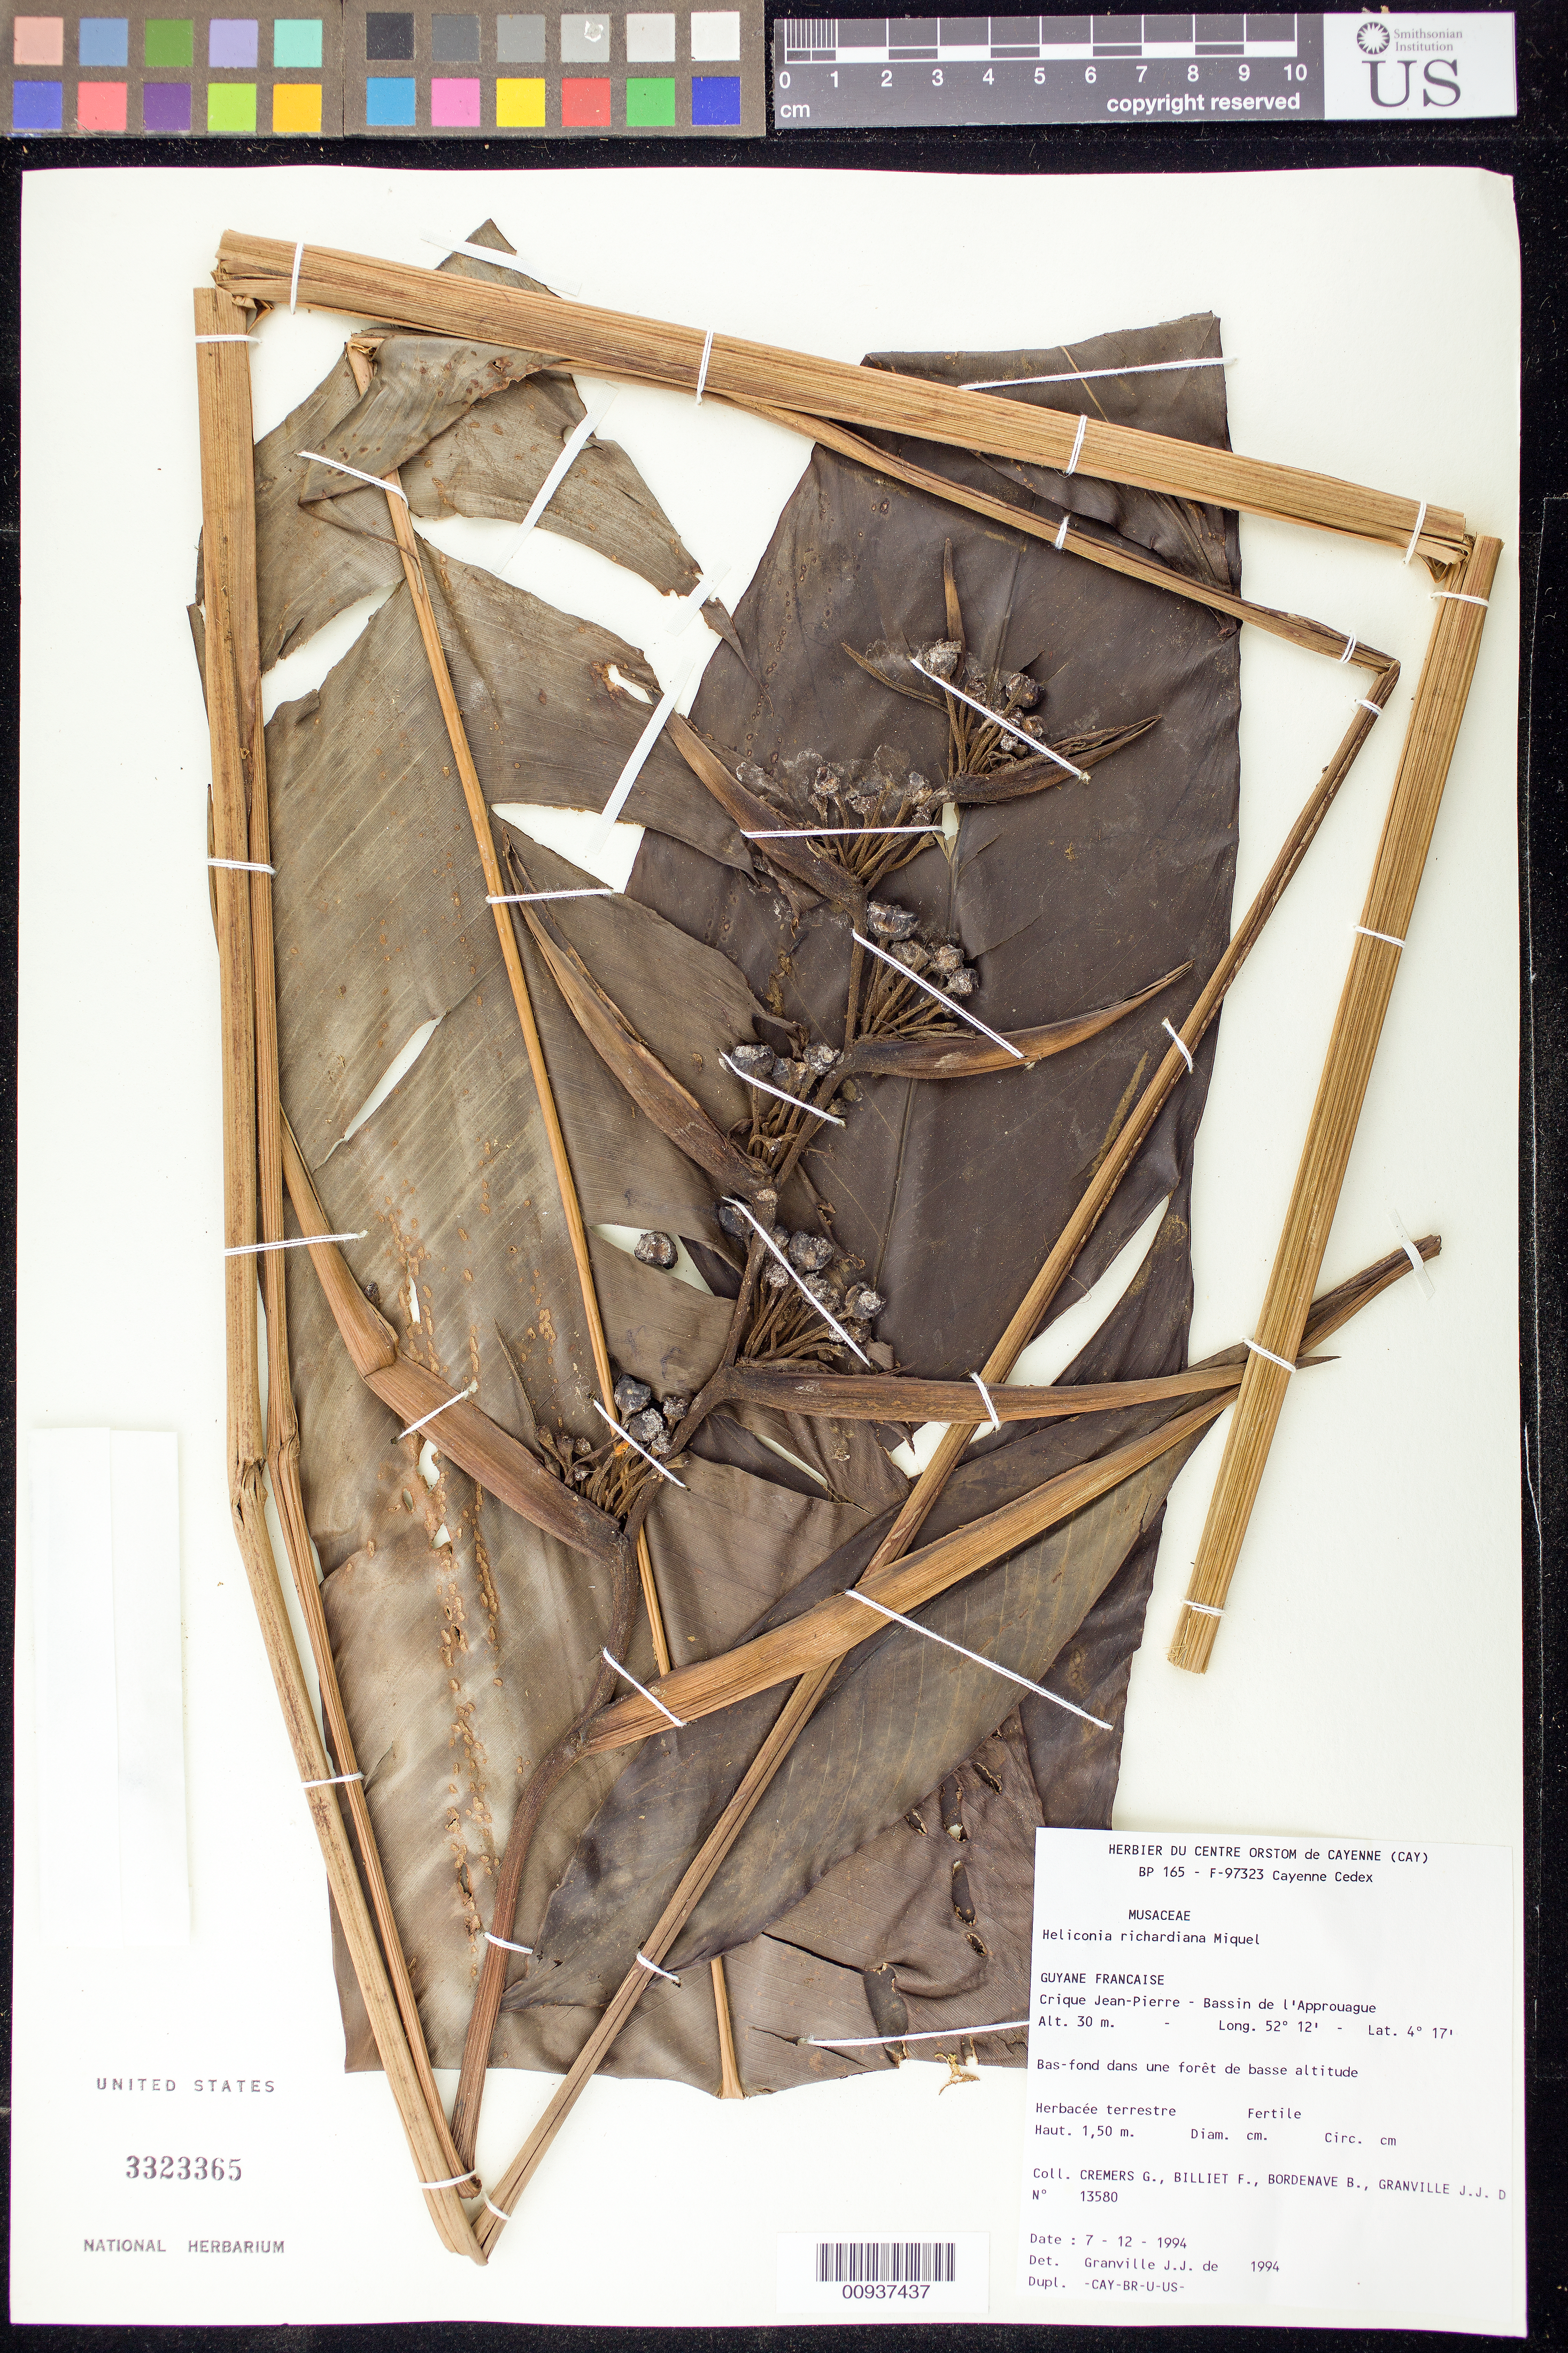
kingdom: Plantae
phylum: Tracheophyta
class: Liliopsida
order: Zingiberales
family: Heliconiaceae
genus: Heliconia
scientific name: Heliconia richardiana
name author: Miq.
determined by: Granville, J. J. de, (CAY), Institut de Recherche pour le Developpement (IRD) (FRENCH GUIANA)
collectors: G. Cremers, F. Billiet, B. Bordenave, J.-J. de Granville & B. Jadin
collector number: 13580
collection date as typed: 7-Dec-94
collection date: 1994-12-07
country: French Guiana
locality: Crique Jean-Pierre, Bassin de l'Approuague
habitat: Bas-fond dans une foret de basse altitude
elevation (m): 30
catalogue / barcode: US 3323365